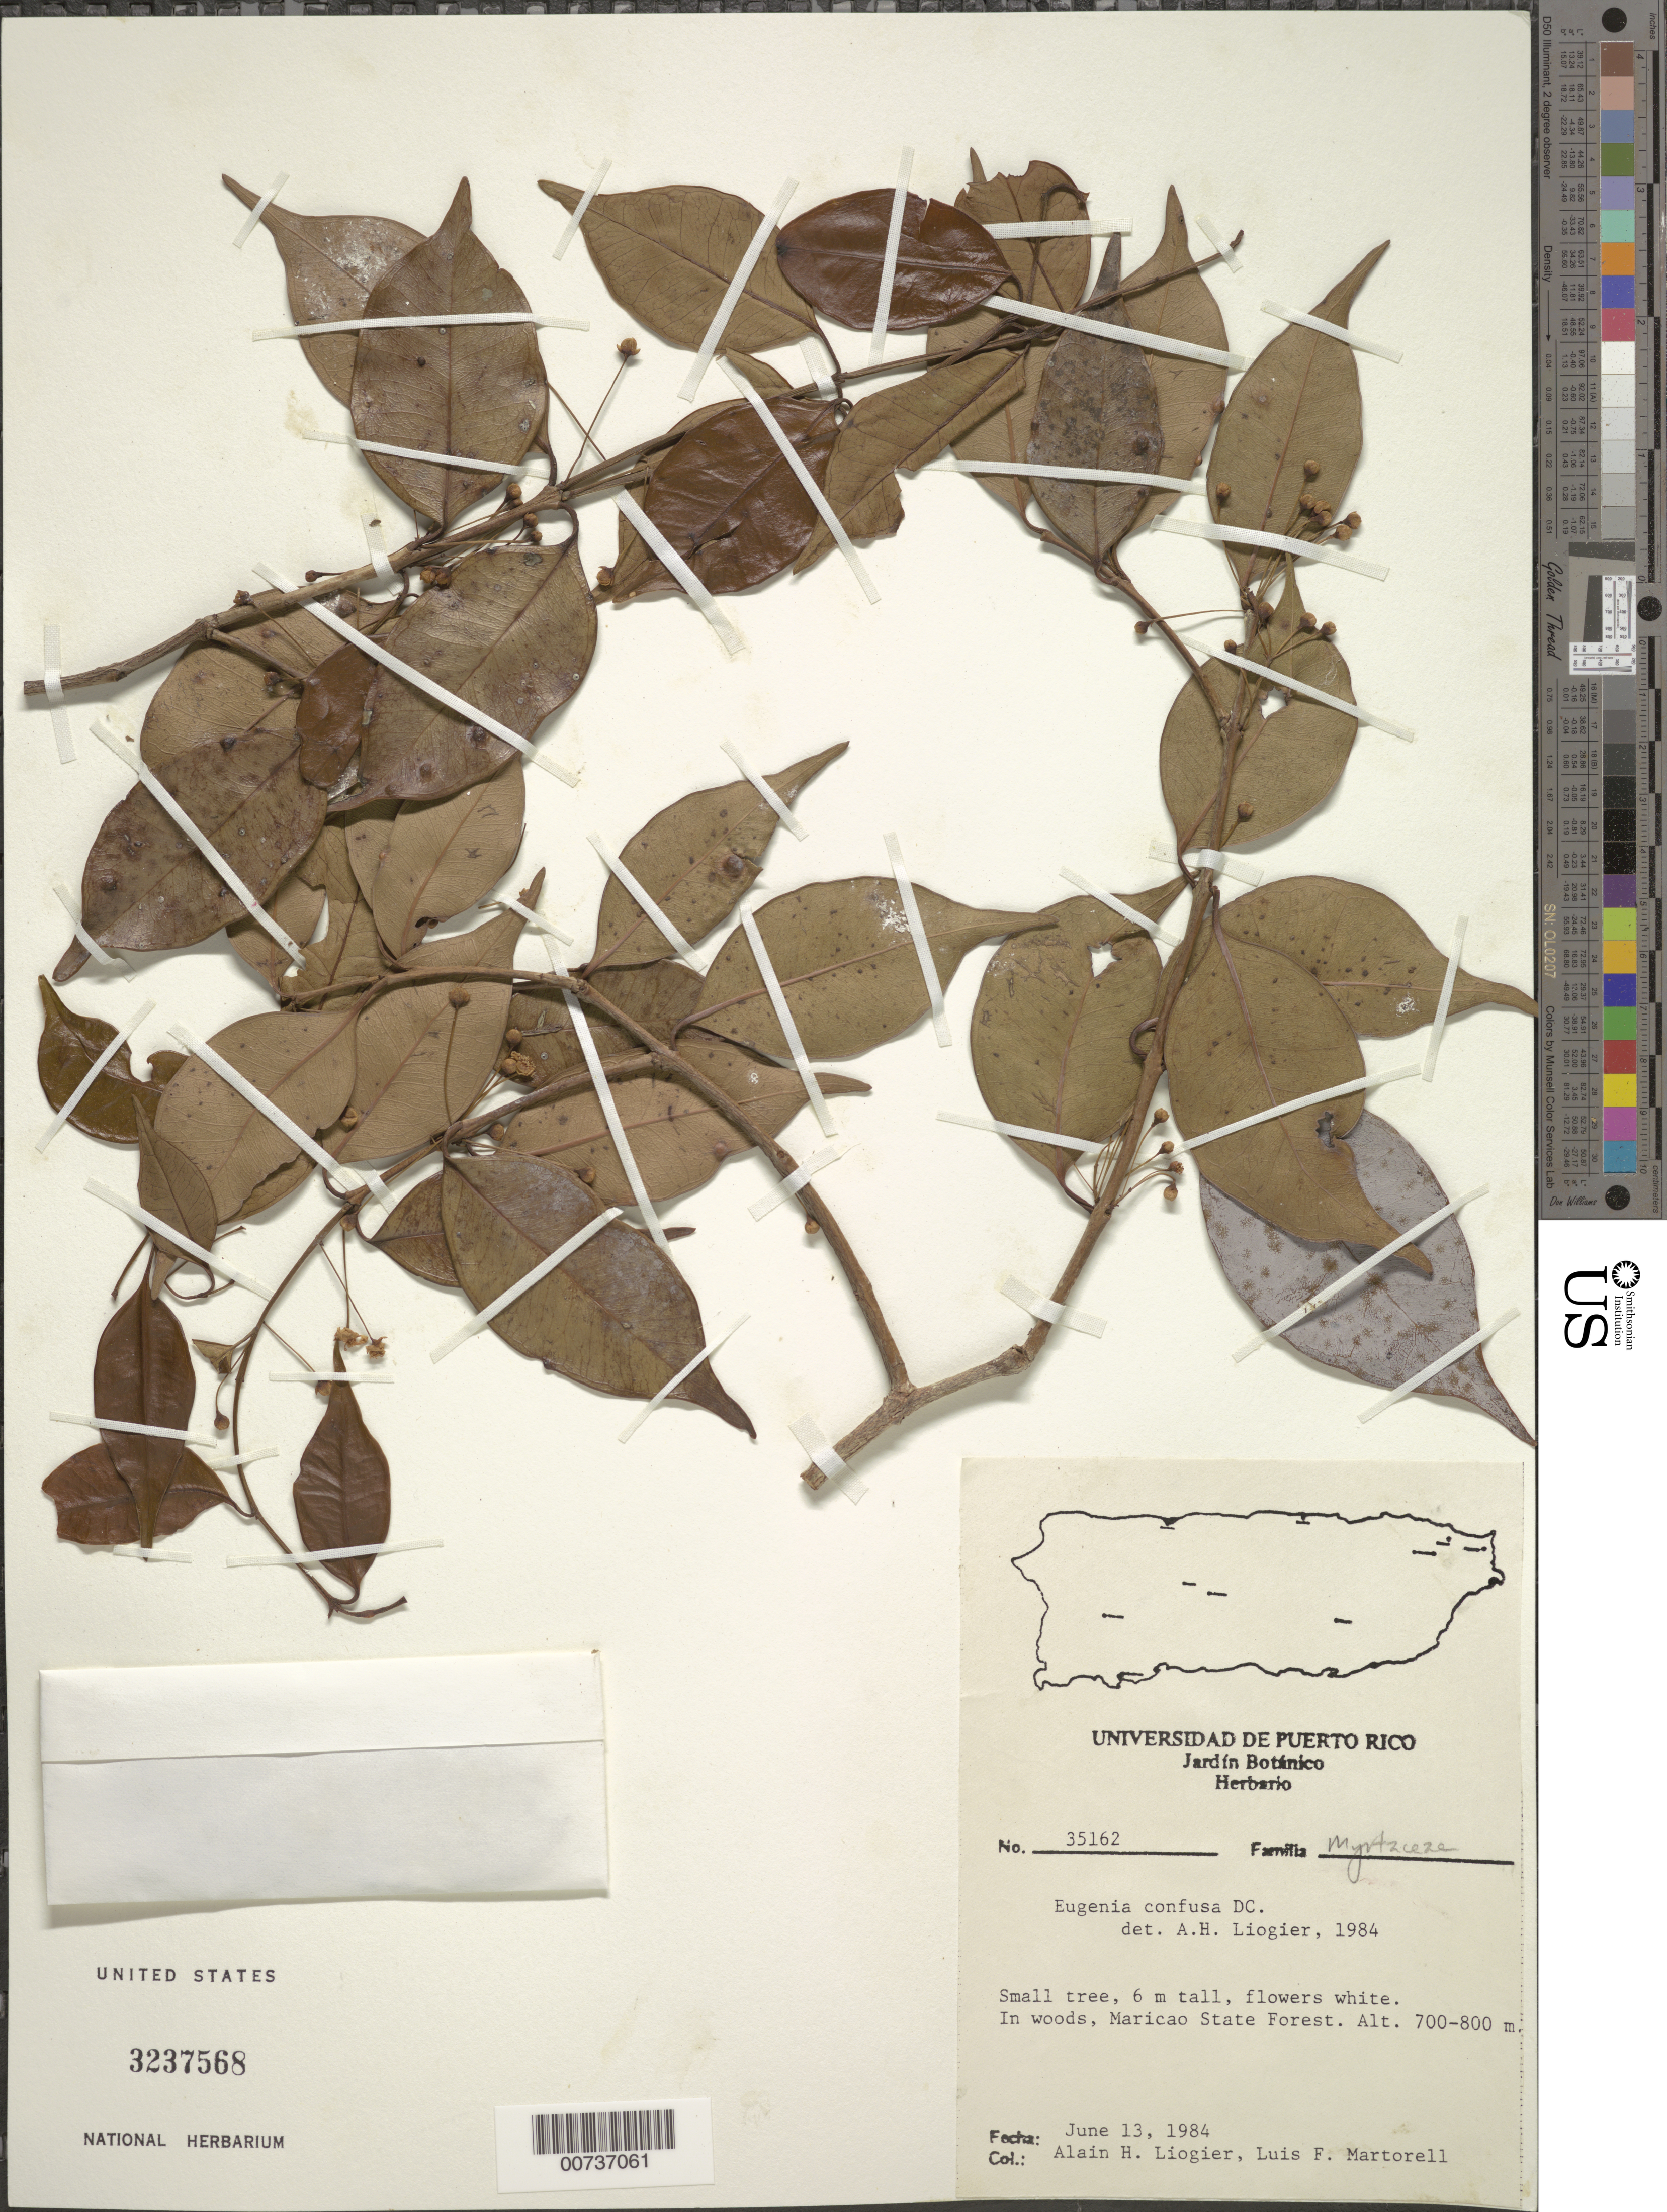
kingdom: Plantae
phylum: Tracheophyta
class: Magnoliopsida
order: Myrtales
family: Myrtaceae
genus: Eugenia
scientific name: Eugenia confusa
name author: DC.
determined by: Liogier, Alain H.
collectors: A. H. Liogier & L. Martorell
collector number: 35162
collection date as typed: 13 Jun 1984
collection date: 1984-06-13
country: Puerto Rico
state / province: Maricao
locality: Maricao State Forest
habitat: In woods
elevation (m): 700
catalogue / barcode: US 3237568